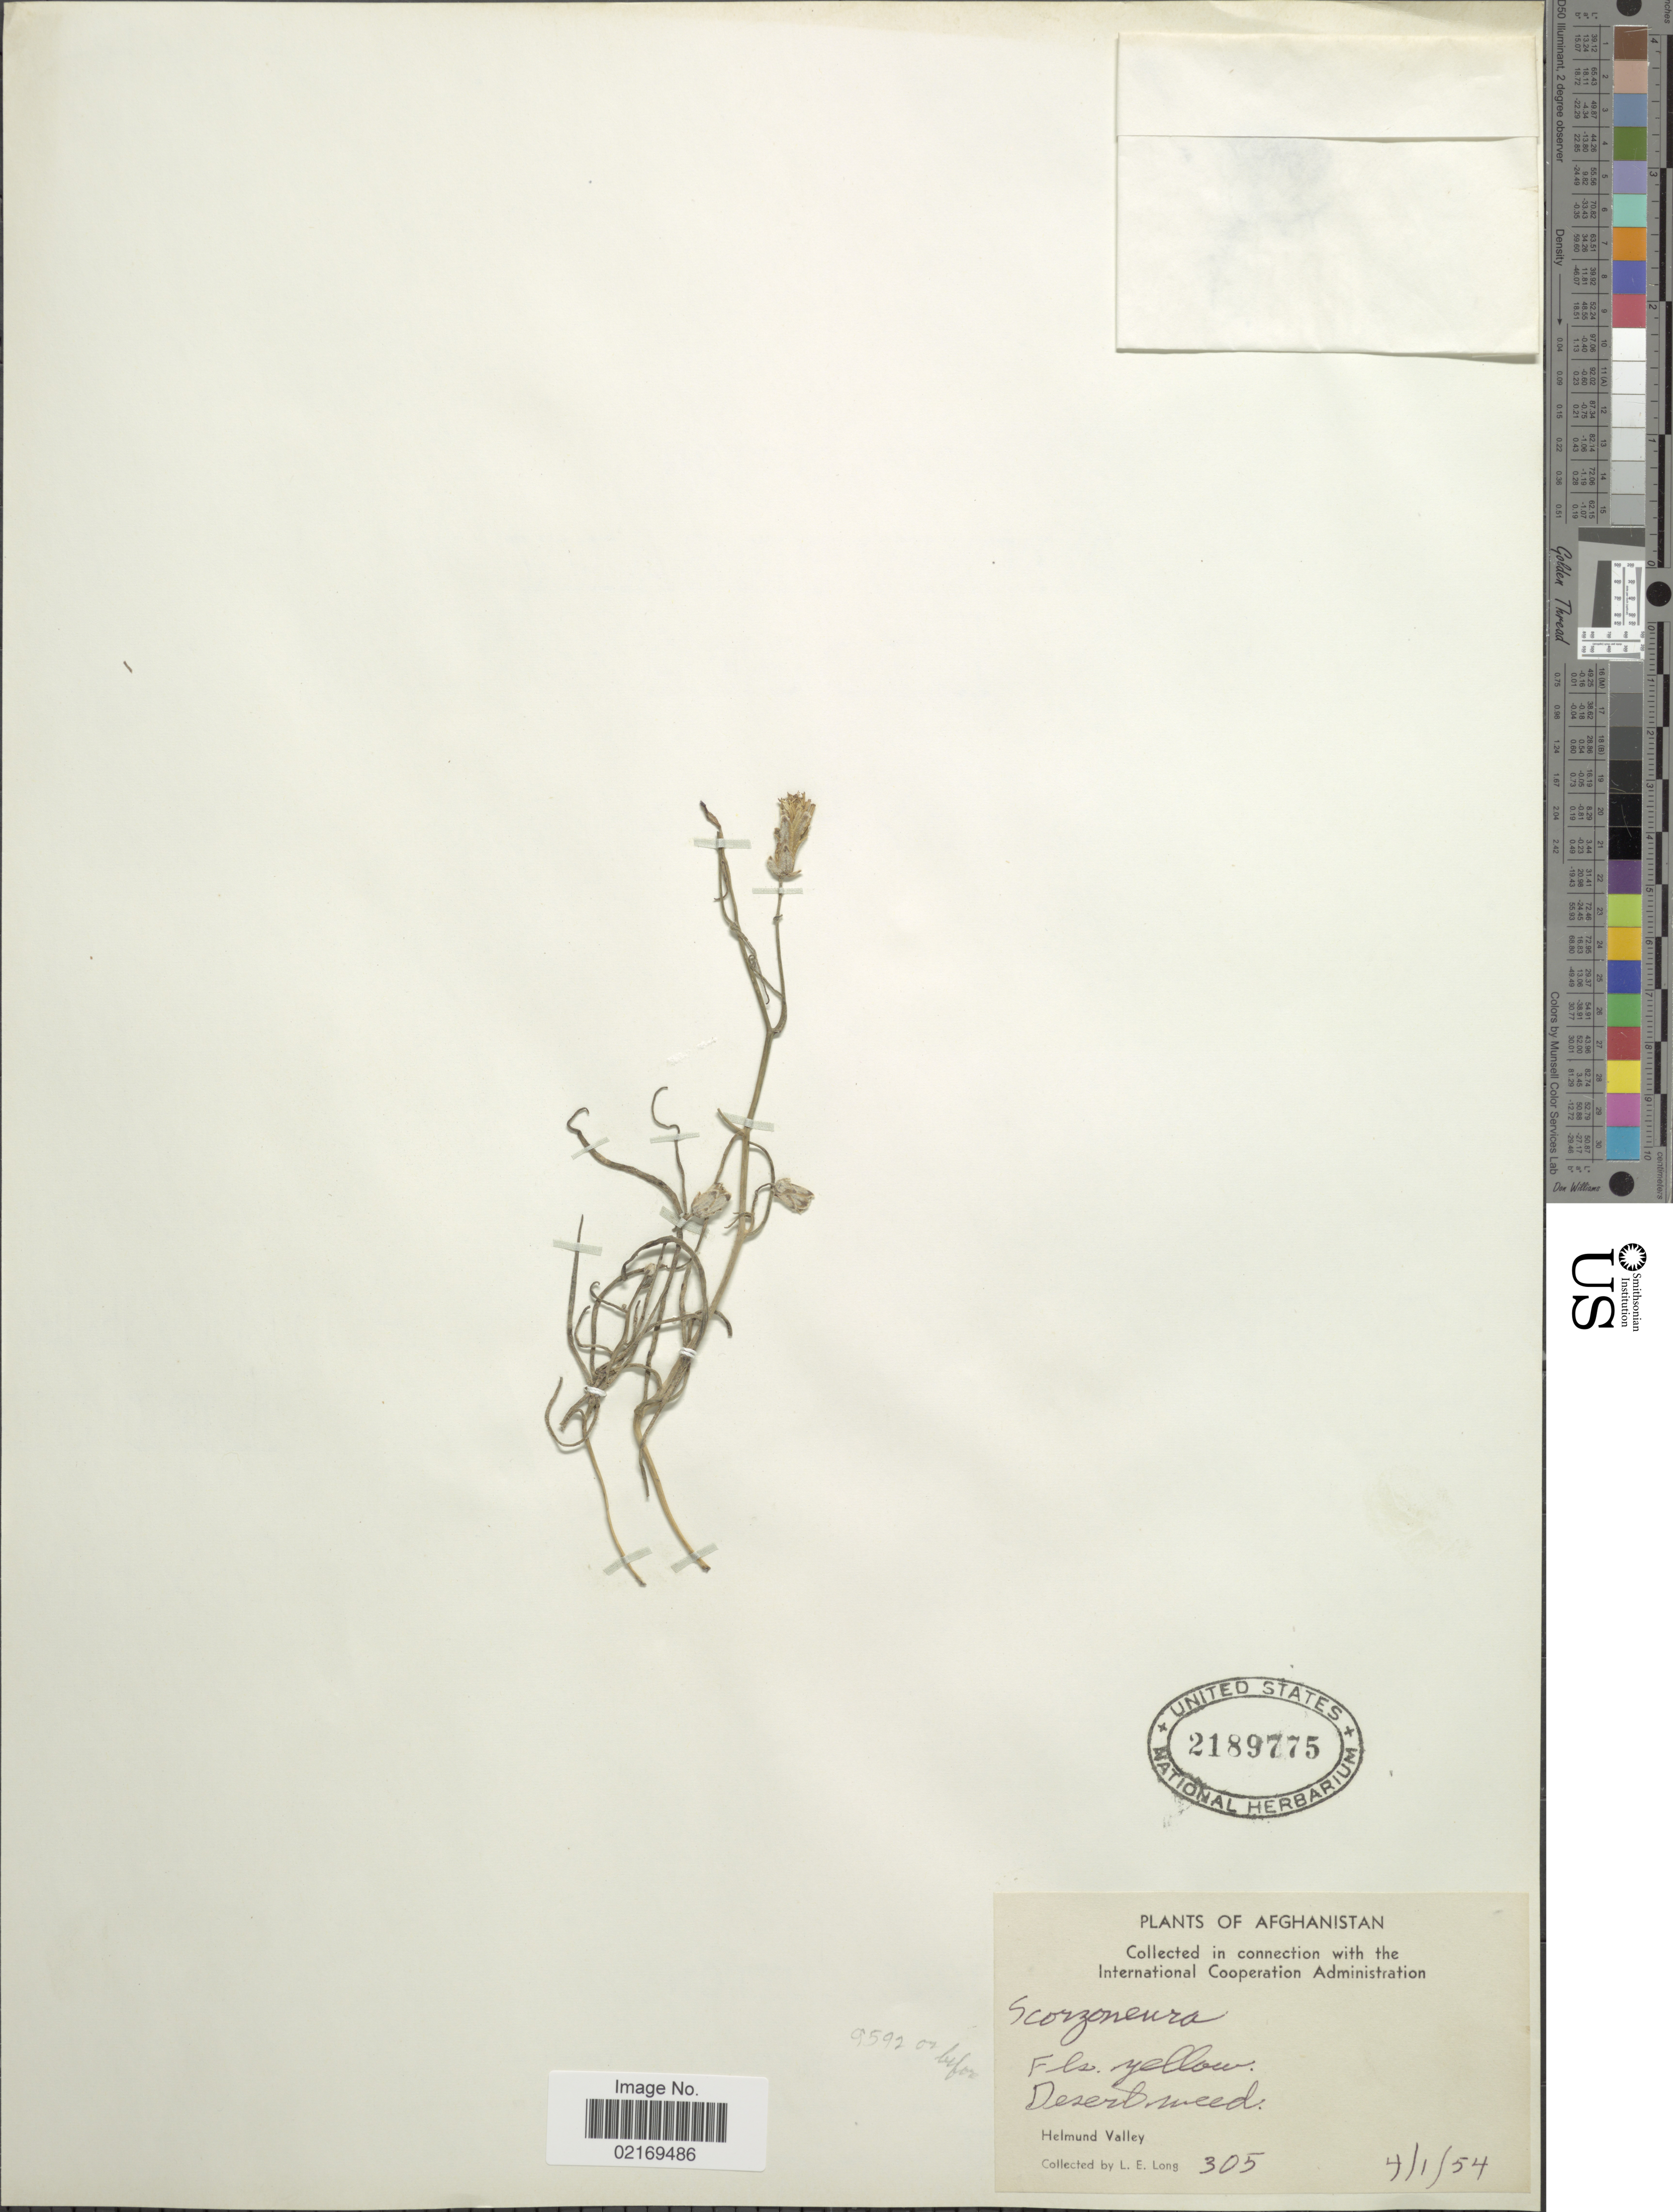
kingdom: Plantae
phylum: Tracheophyta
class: Magnoliopsida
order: Asterales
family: Asteraceae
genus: Scorzonera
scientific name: Scorzonera sp.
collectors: L. E. Long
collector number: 305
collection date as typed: Transcribed d/m/y: 4/1/54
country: Afghanistan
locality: Desert weed, Helmund Valley.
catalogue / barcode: US 2189775